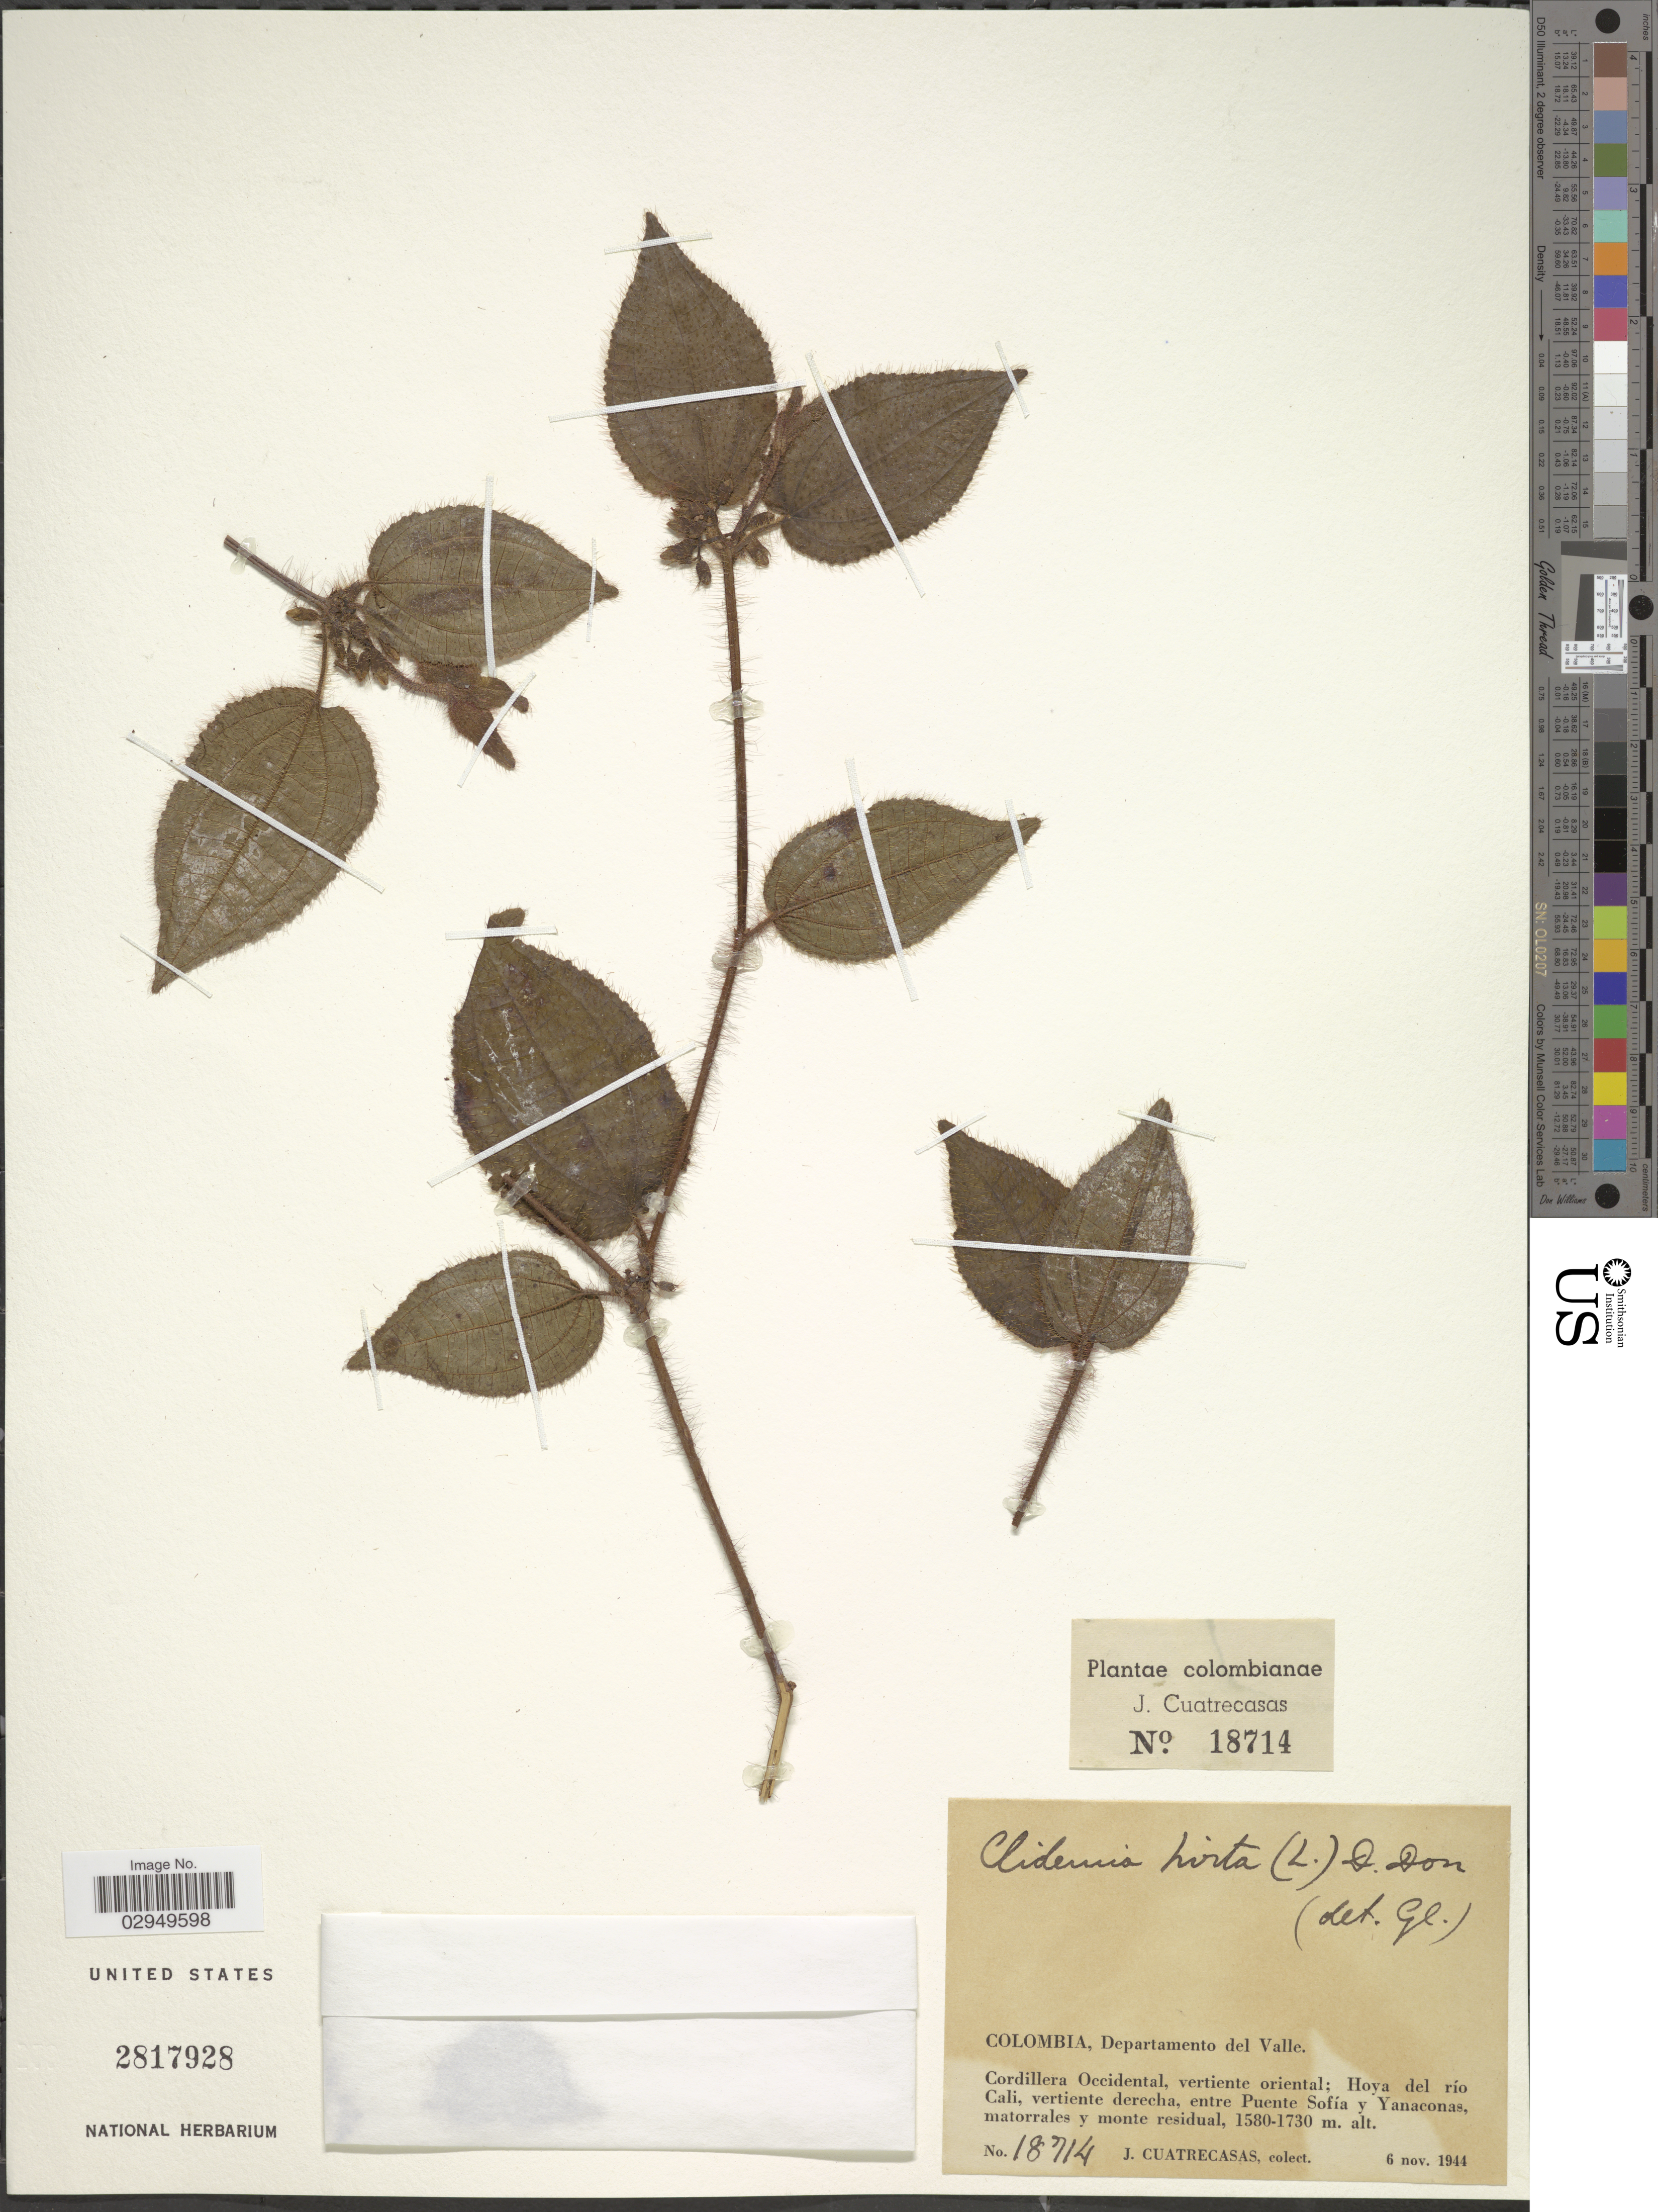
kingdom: Plantae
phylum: Tracheophyta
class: Magnoliopsida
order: Myrtales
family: Melastomataceae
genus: Clidemia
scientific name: Clidemia hirta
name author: (L.) D. Don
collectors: J. Cuatrecasas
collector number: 18714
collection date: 1944-11-06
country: Colombia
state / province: Valle del Cauca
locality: Departamento del Valle. Cordillera Occidental; Hoya del río Cali, vertiente derecha, entre Puente Sofía y Yanaconas.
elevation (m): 1580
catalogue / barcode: US 2817928